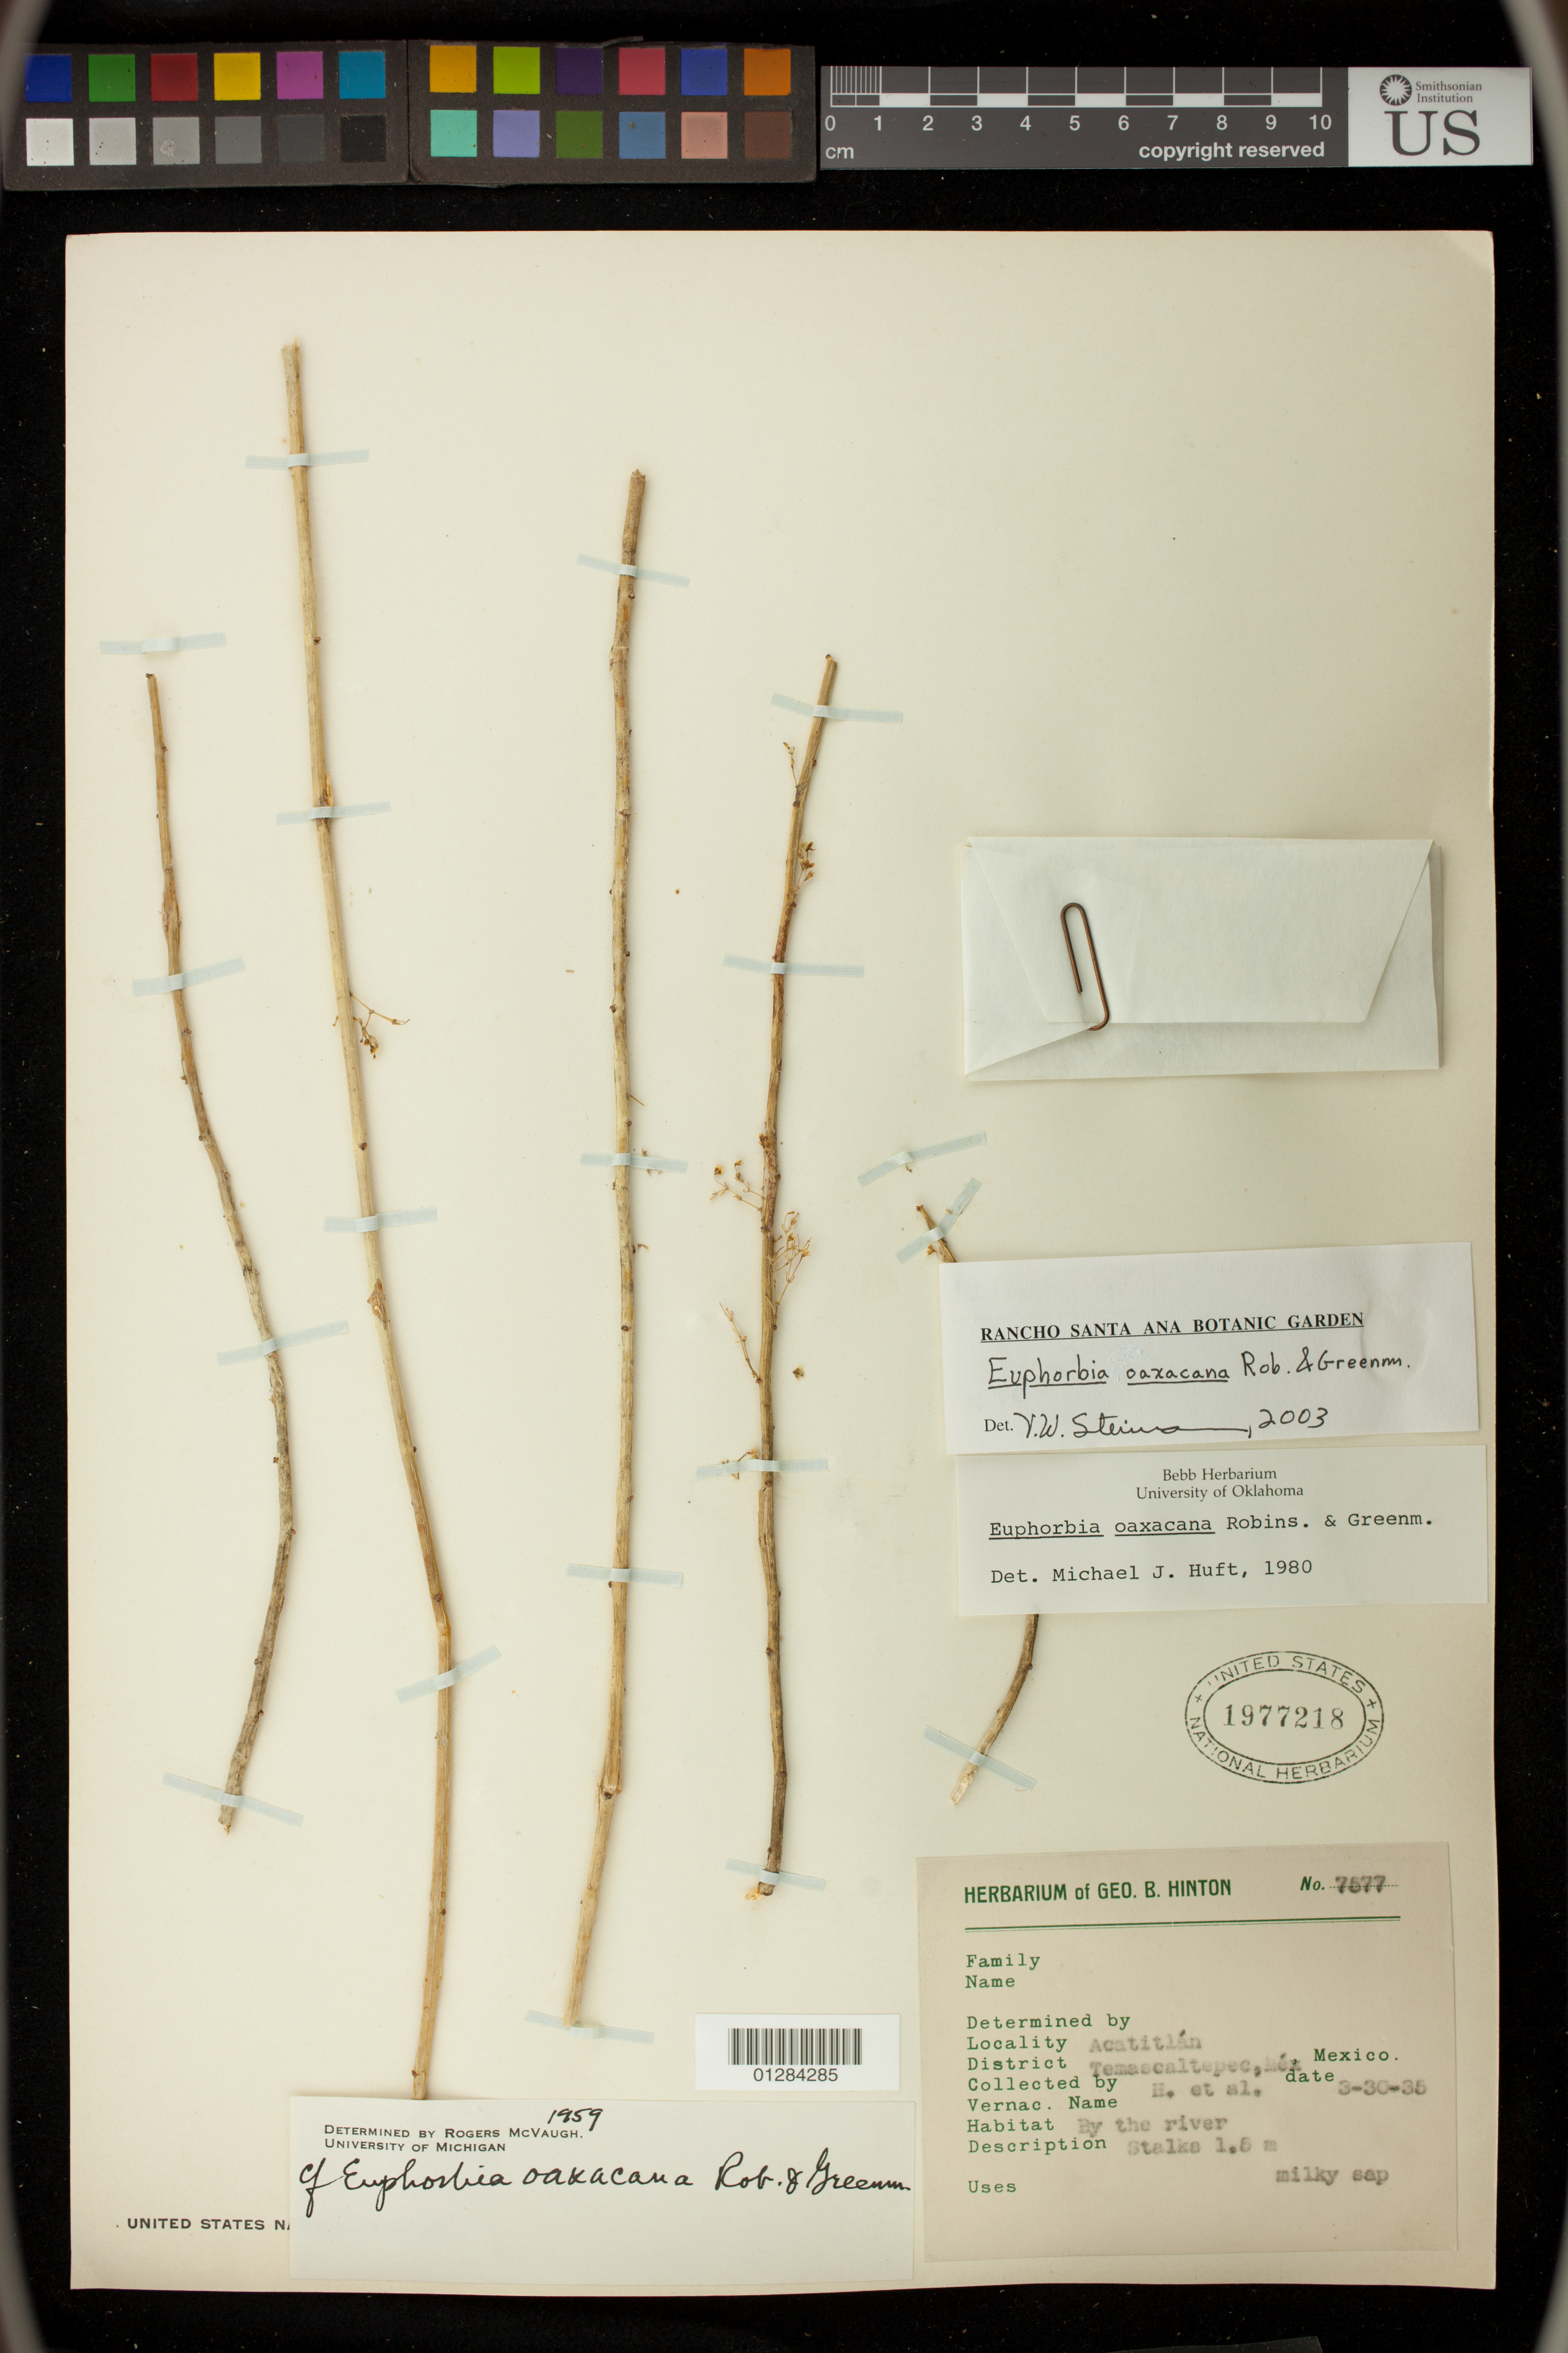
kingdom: Plantae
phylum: Tracheophyta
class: Magnoliopsida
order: Malpighiales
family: Euphorbiaceae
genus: Euphorbia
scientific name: Euphorbia oaxacana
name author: B.L. Rob. & Greenm.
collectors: G. B. Hinton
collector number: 7577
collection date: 1935-03-30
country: Mexico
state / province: México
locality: Acatitlan, Temascaltepec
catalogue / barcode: US 1977218